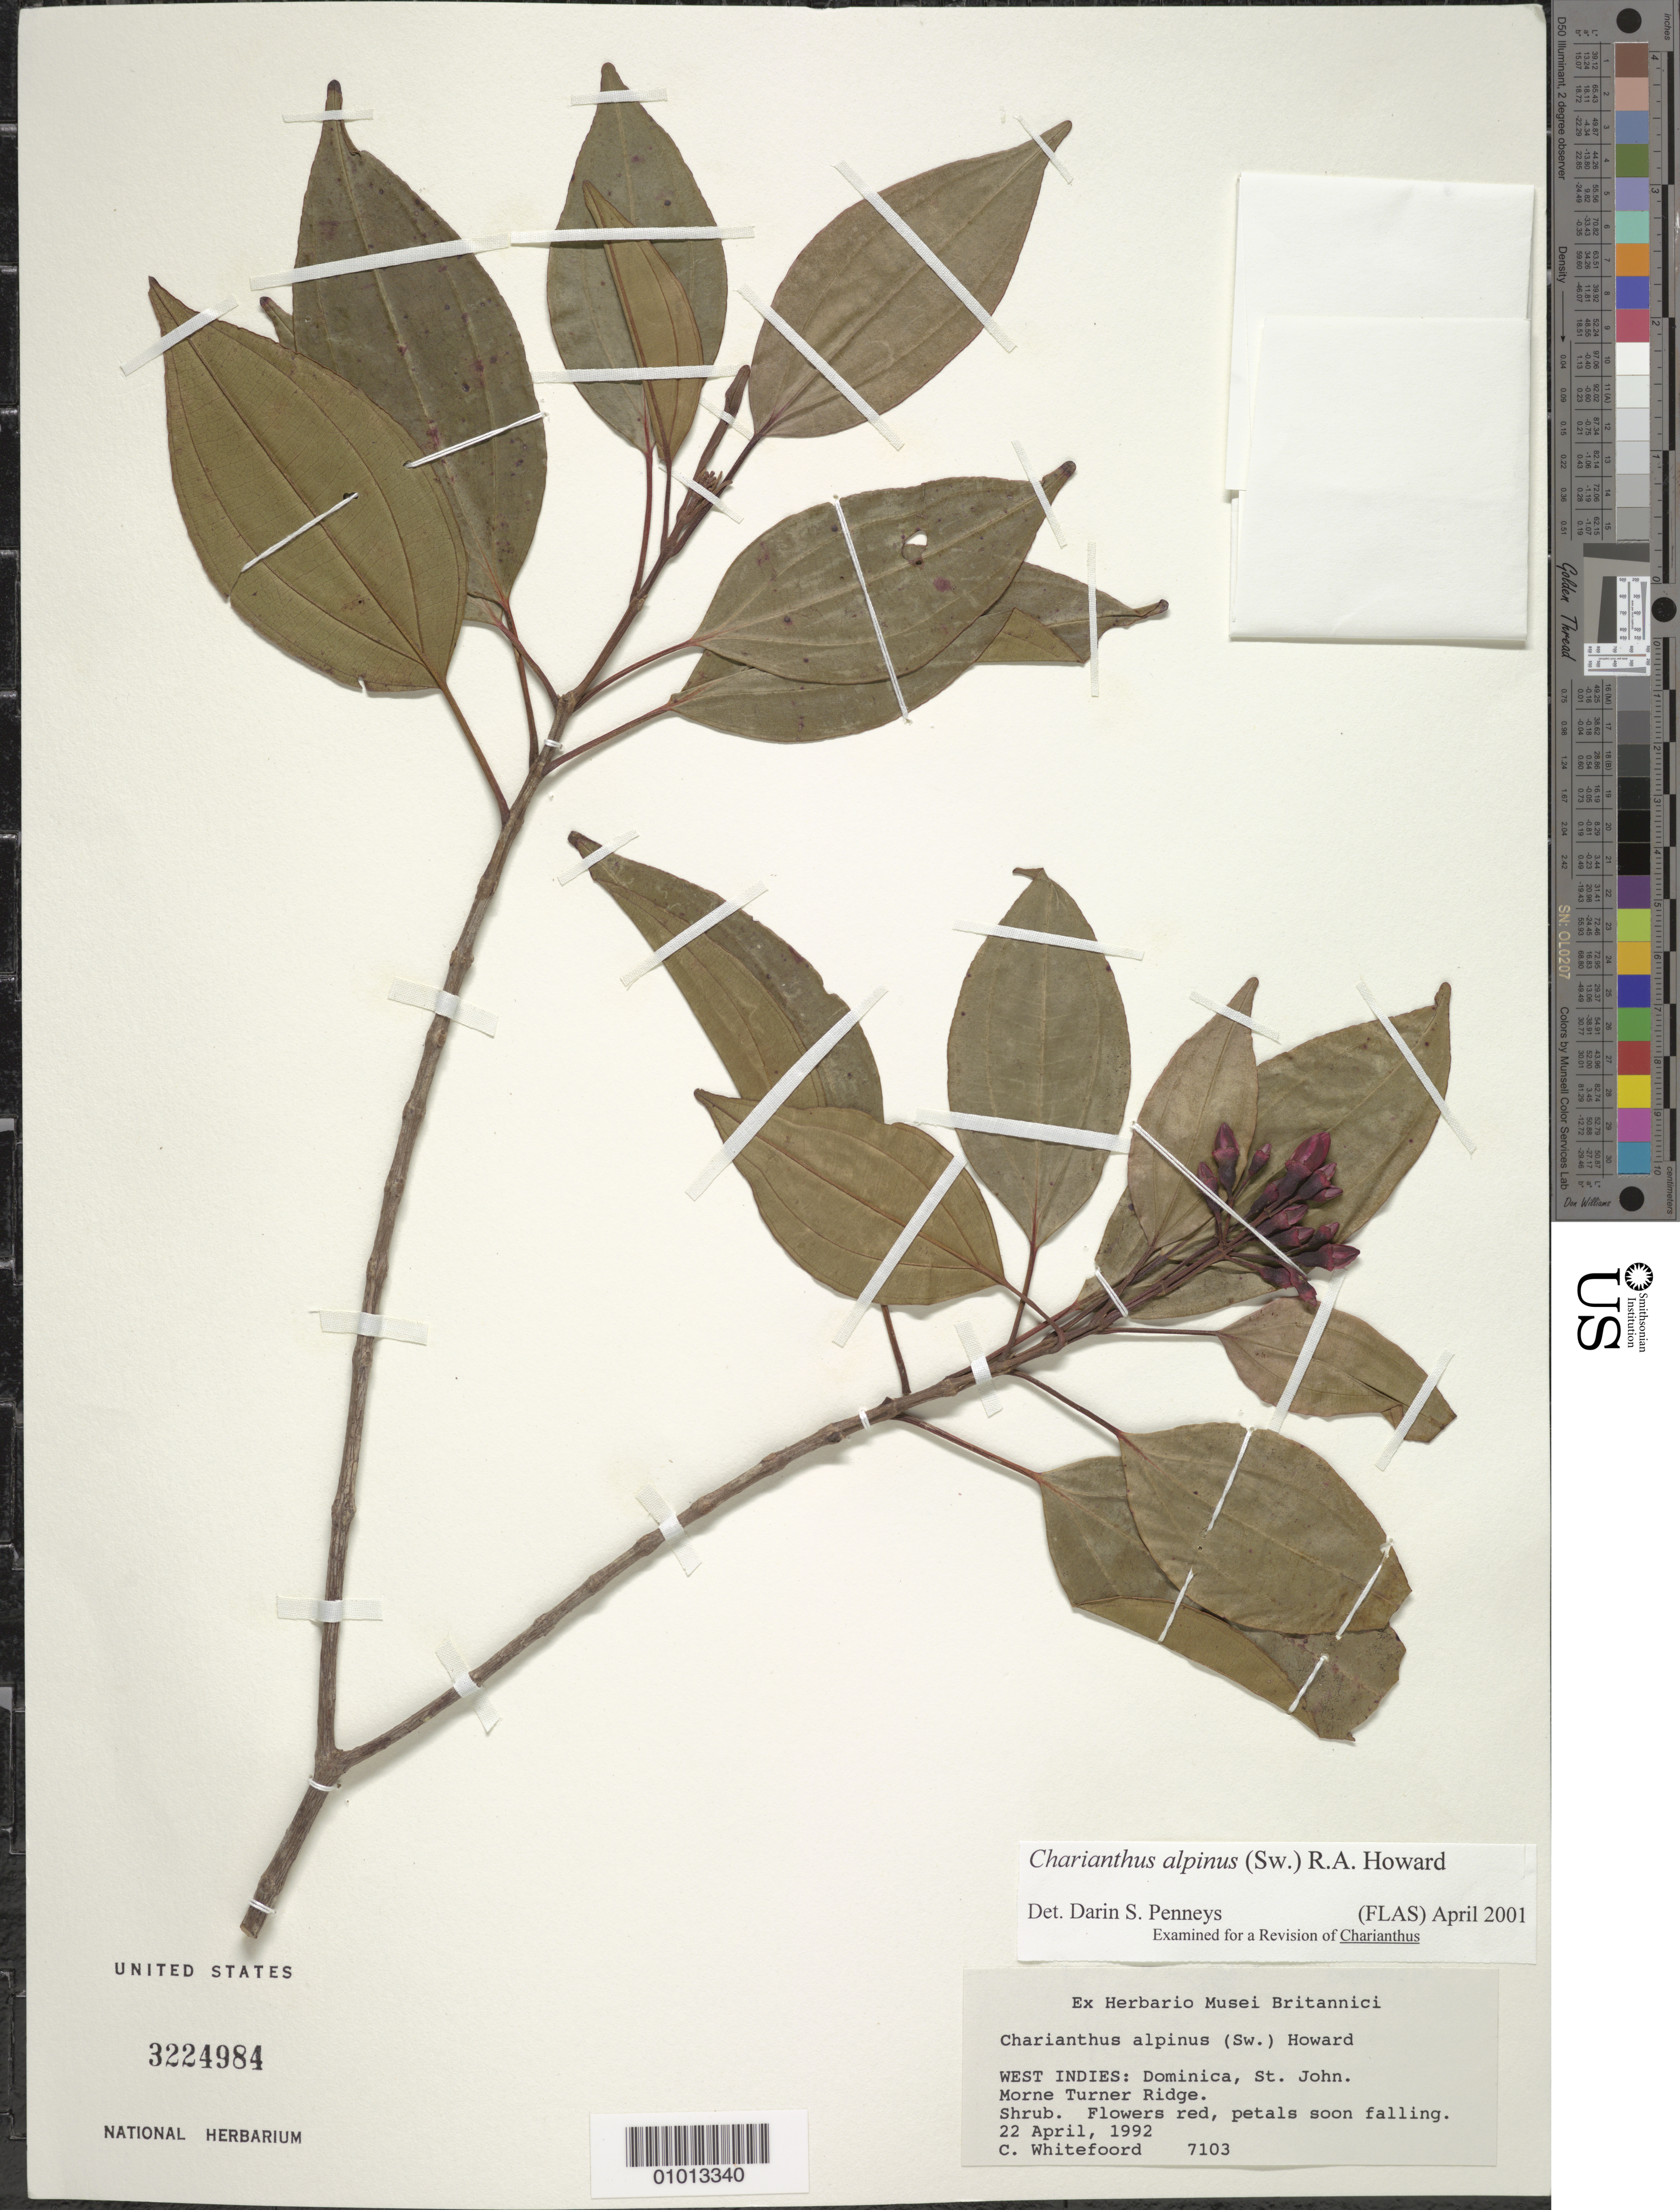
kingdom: Plantae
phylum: Tracheophyta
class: Magnoliopsida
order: Myrtales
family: Melastomataceae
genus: Charianthus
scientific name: Charianthus alpinus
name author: (Sw.) R.A. Howard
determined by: Penneys, D. S.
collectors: C. Whitefoord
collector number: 7103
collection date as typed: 22 Apr 1992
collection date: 1992-04-22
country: Dominica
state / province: St. John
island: Dominica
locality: Morne Turner Ridge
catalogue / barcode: US 3224984